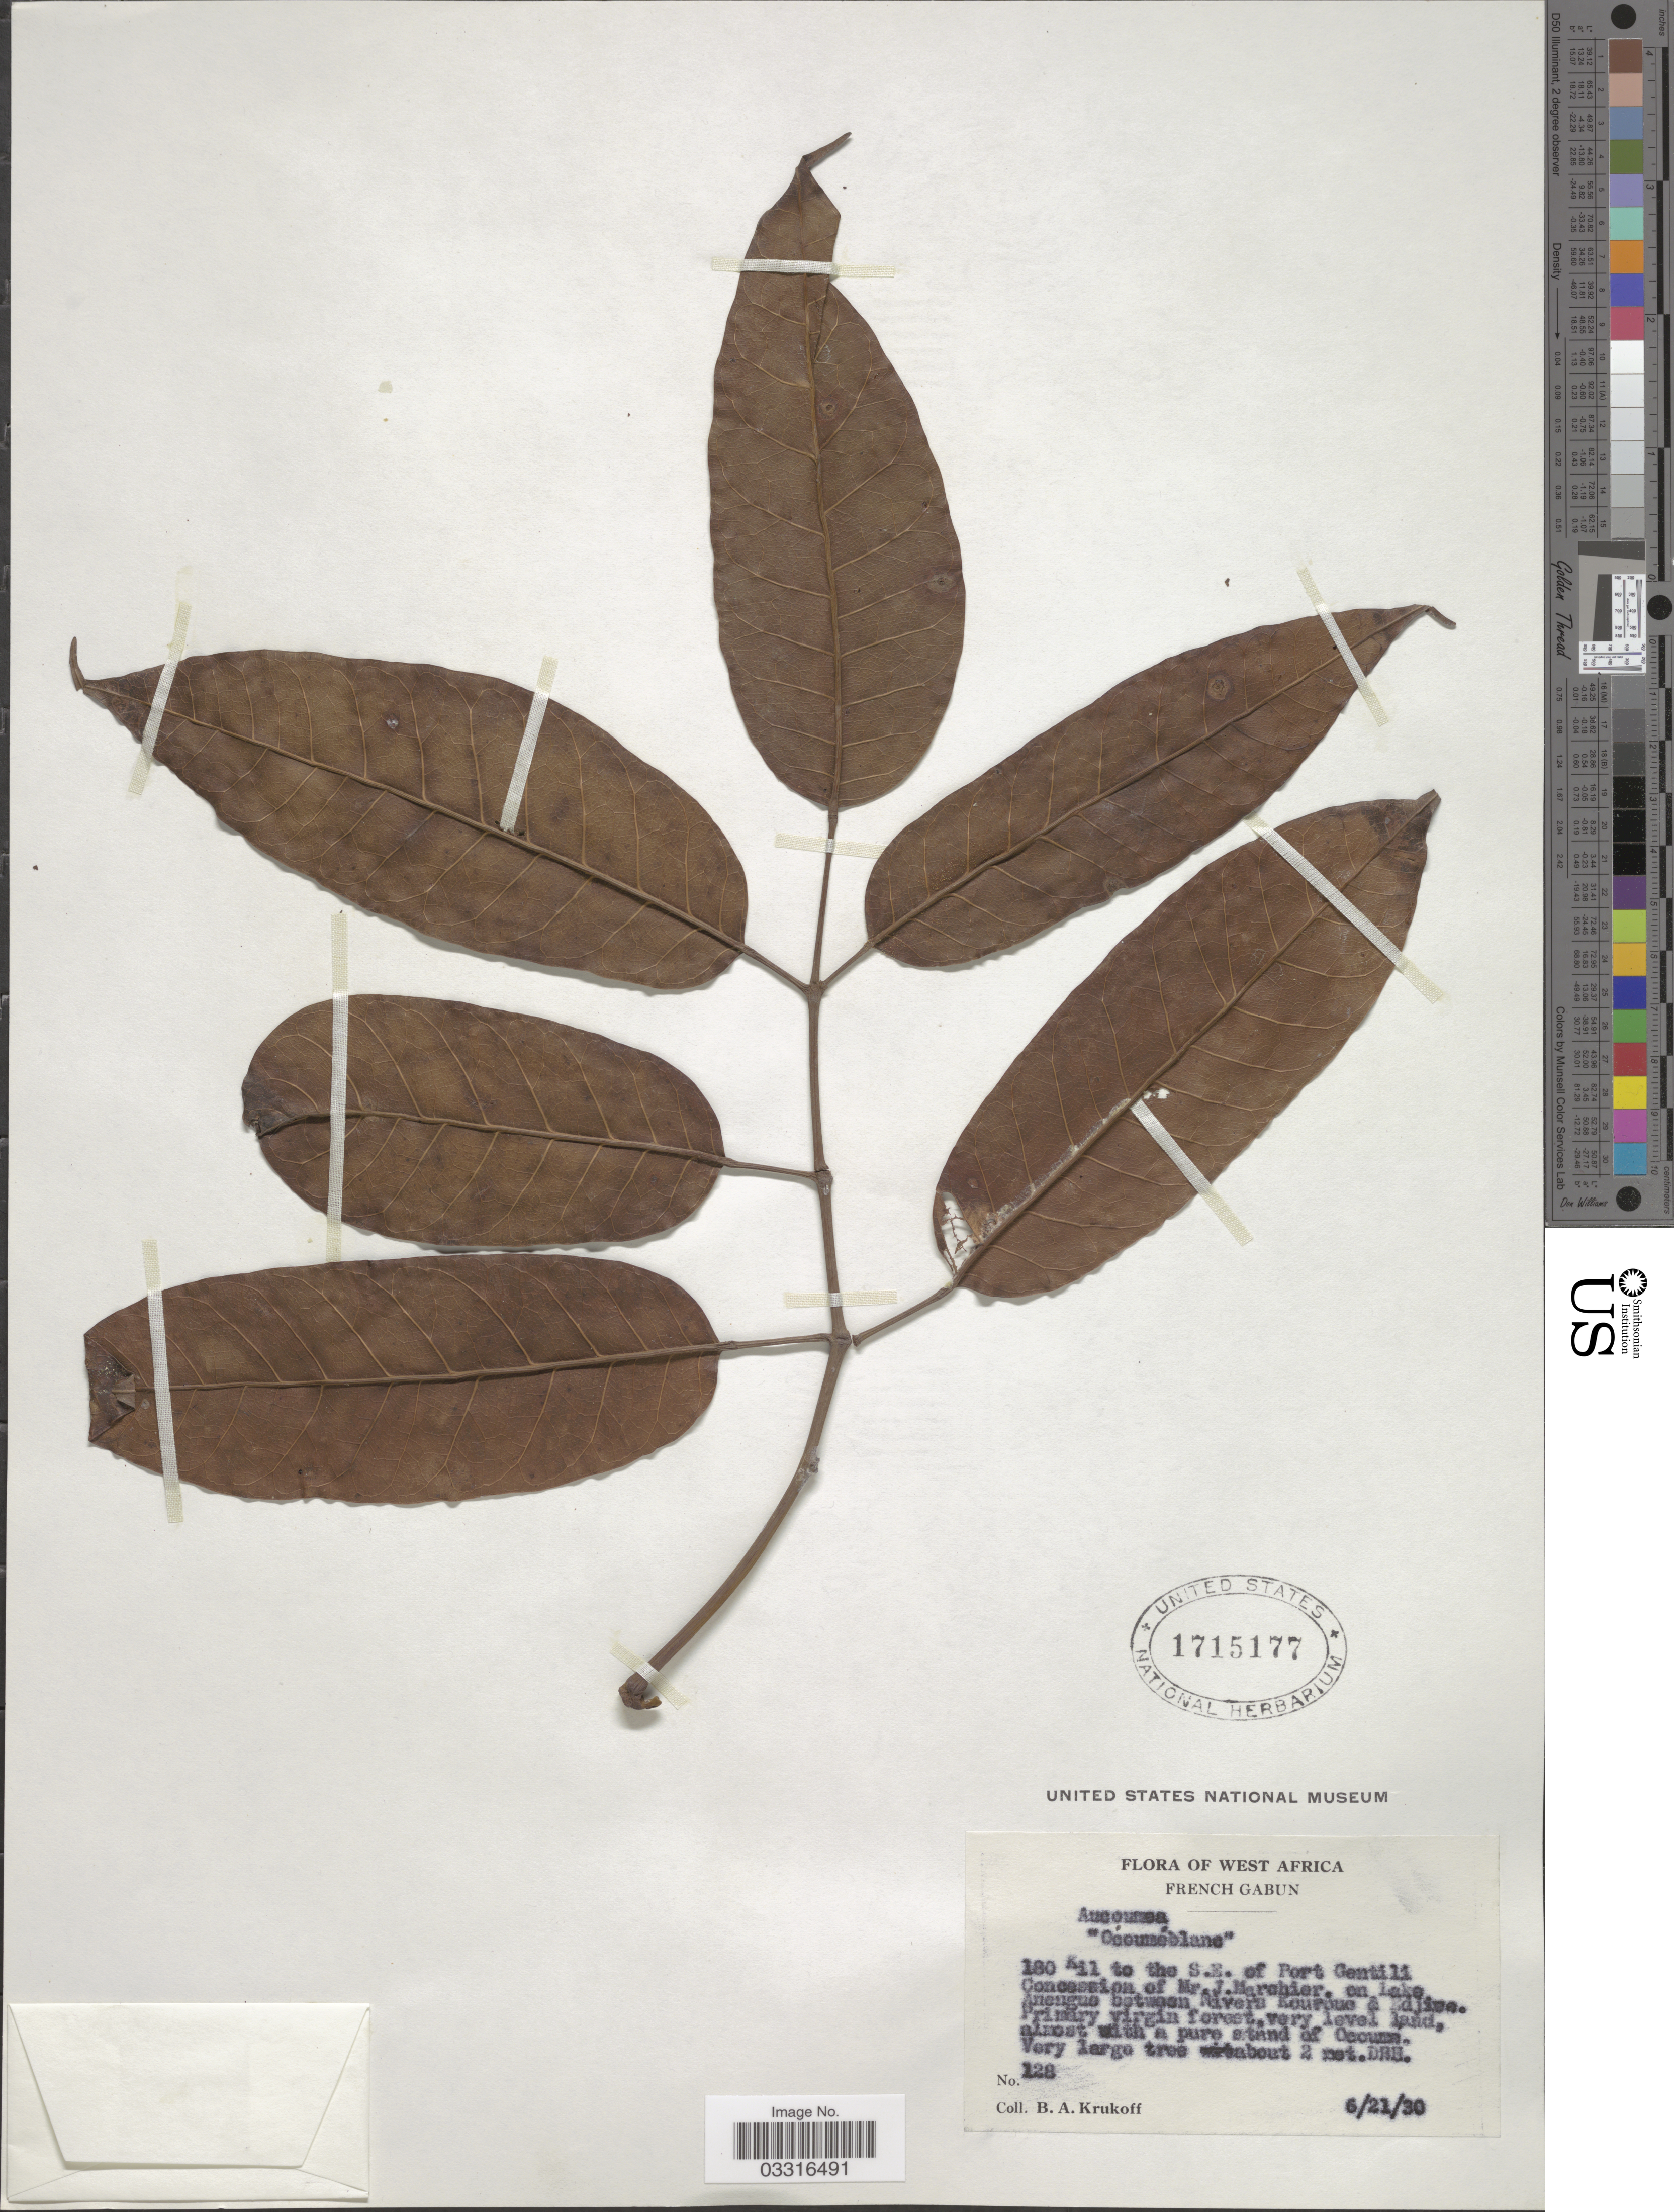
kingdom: Plantae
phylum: Tracheophyta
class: Magnoliopsida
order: Sapindales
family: Burseraceae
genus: Aucoumea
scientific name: Aucoumea sp.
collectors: B. A. Krukoff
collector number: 128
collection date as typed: Transcribed d/m/y: 21/6/30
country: Gabon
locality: West Africa. French Gabun. 180 Kil to the S. E. of Port Gentili Concession of Mr. J. Marchier on Lake Anengue between Rivers Kouroue & Edjiwe.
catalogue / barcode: US 1715177